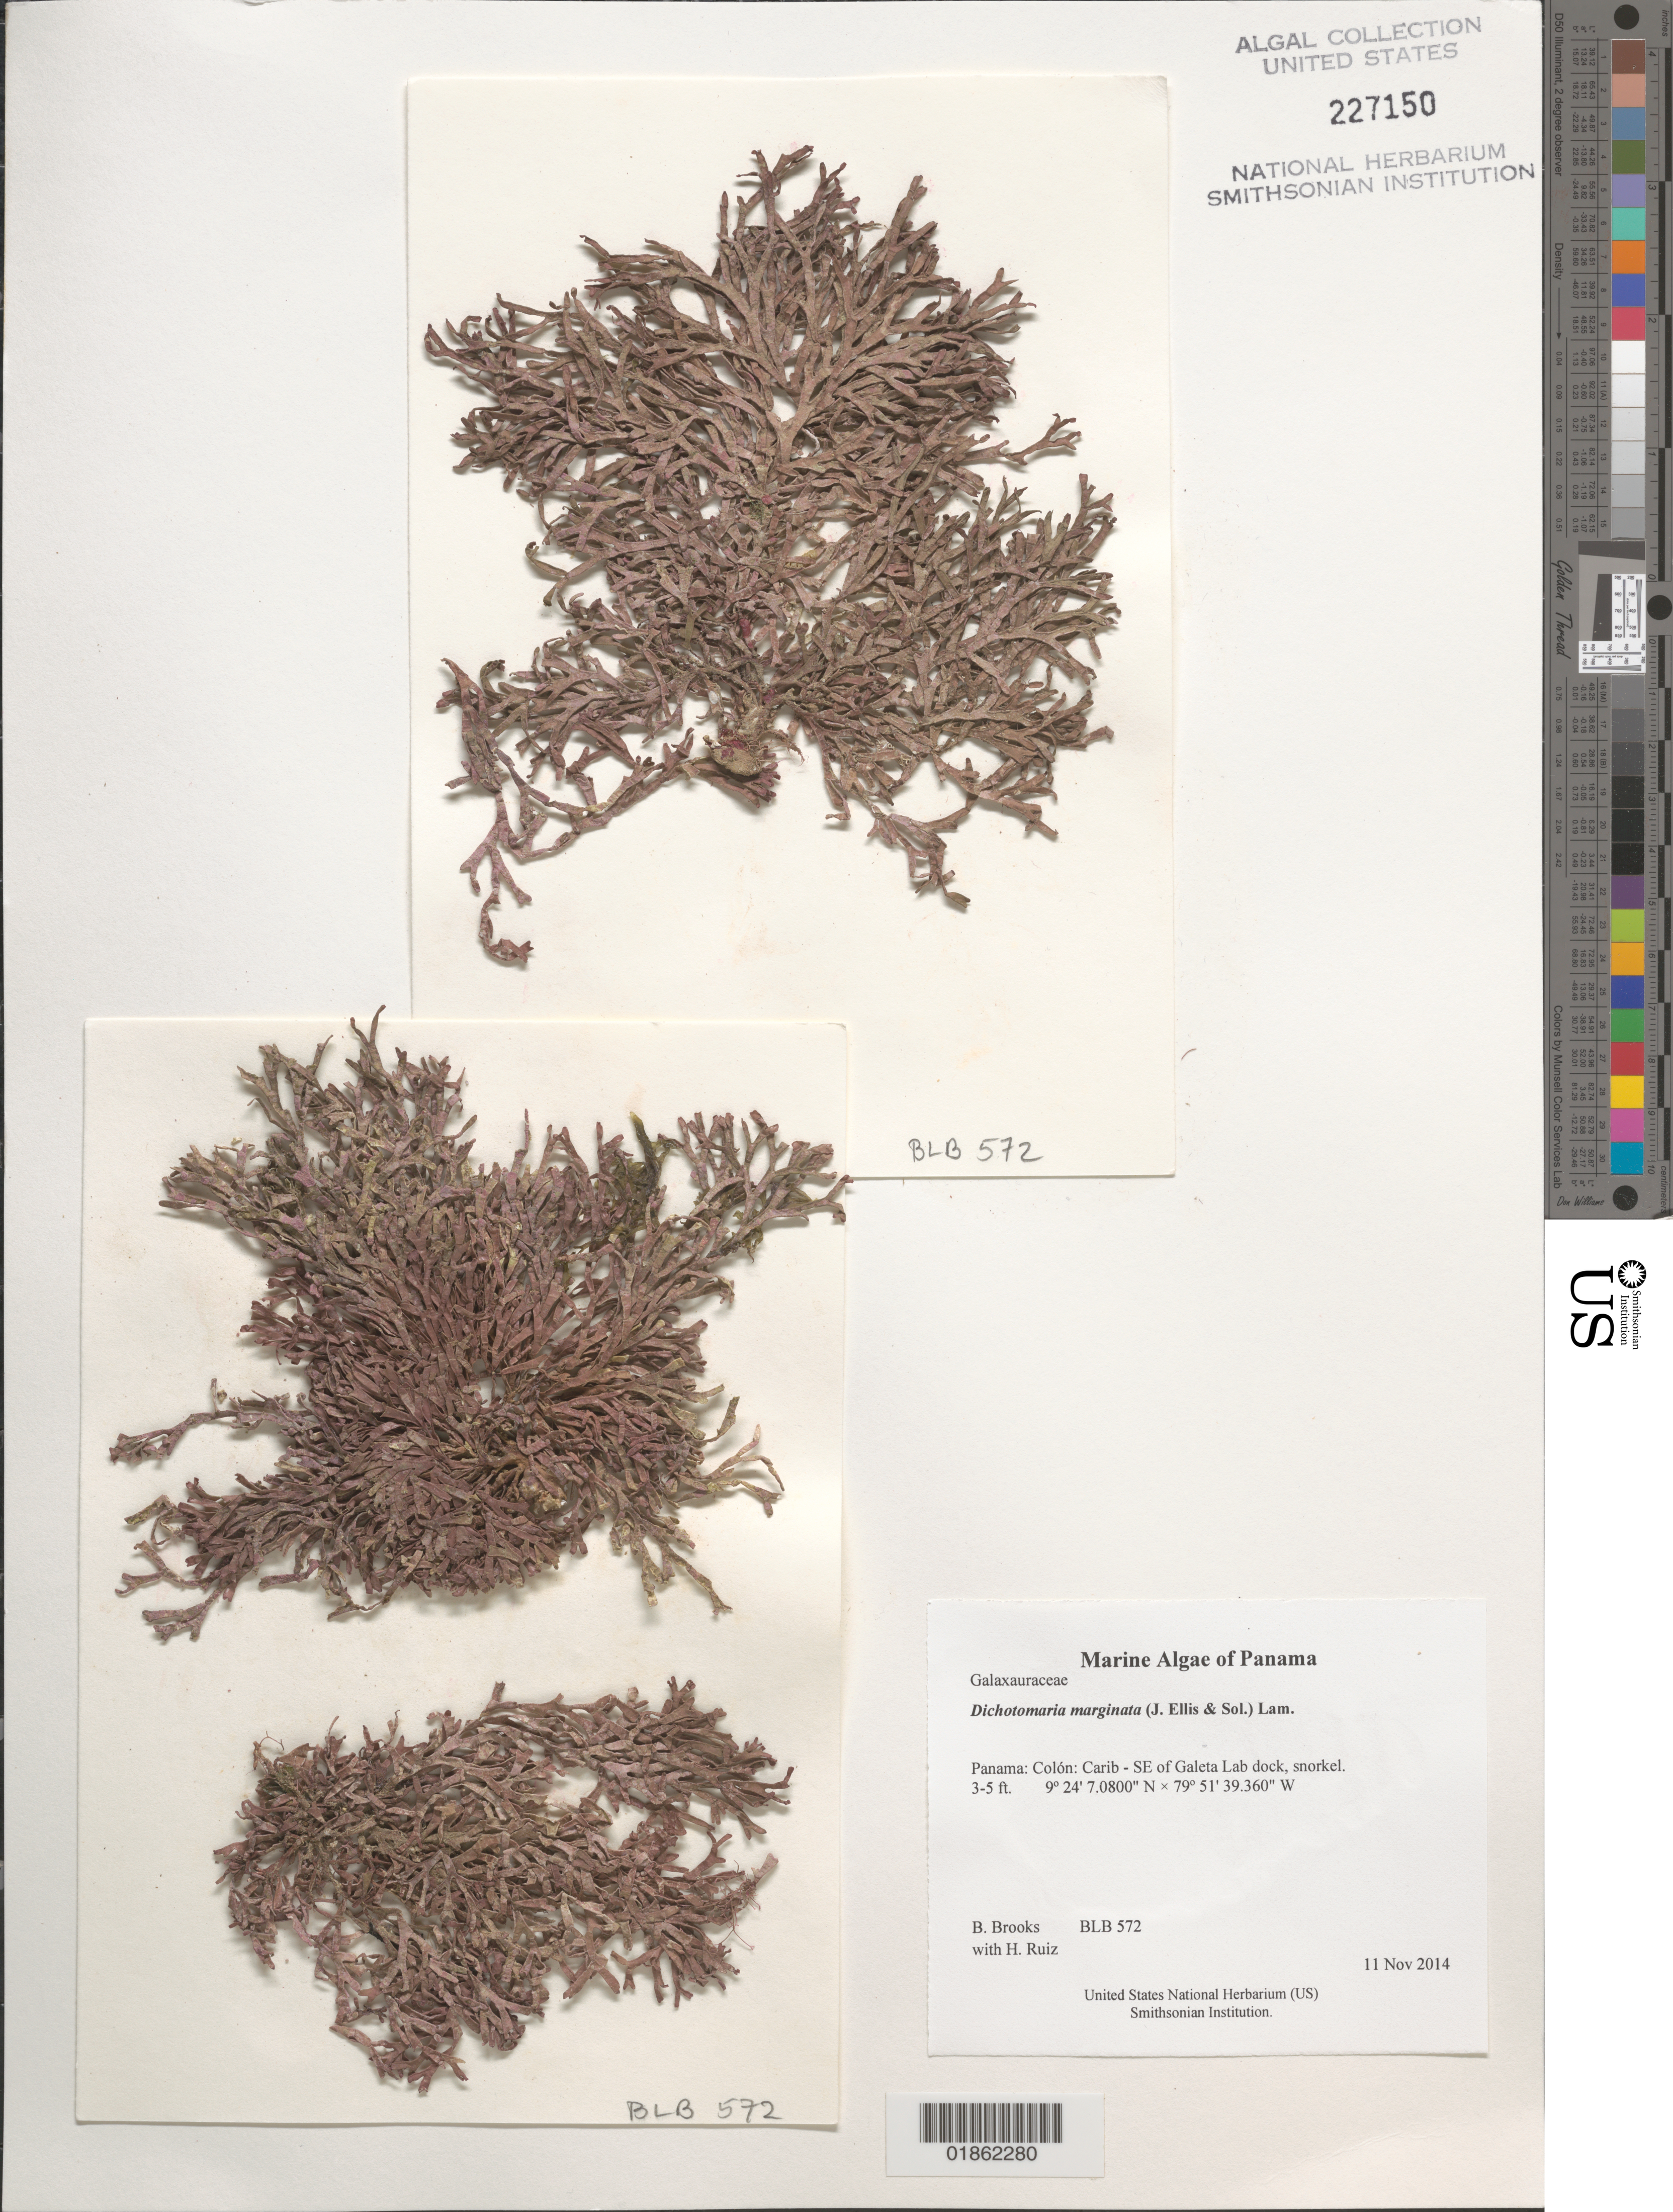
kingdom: Plantae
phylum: Rhodophyta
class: Florideophyceae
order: Nemaliales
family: Galaxauraceae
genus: Dichotomaria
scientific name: Dichotomaria marginata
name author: (J. Ellis & Sol.) Lam.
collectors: B. Brooks & H. Ruiz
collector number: BLB 572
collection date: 2014-11-11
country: Panama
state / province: Colón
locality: Carib - SE of Galeta Lab dock, snorkel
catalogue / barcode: US 227150